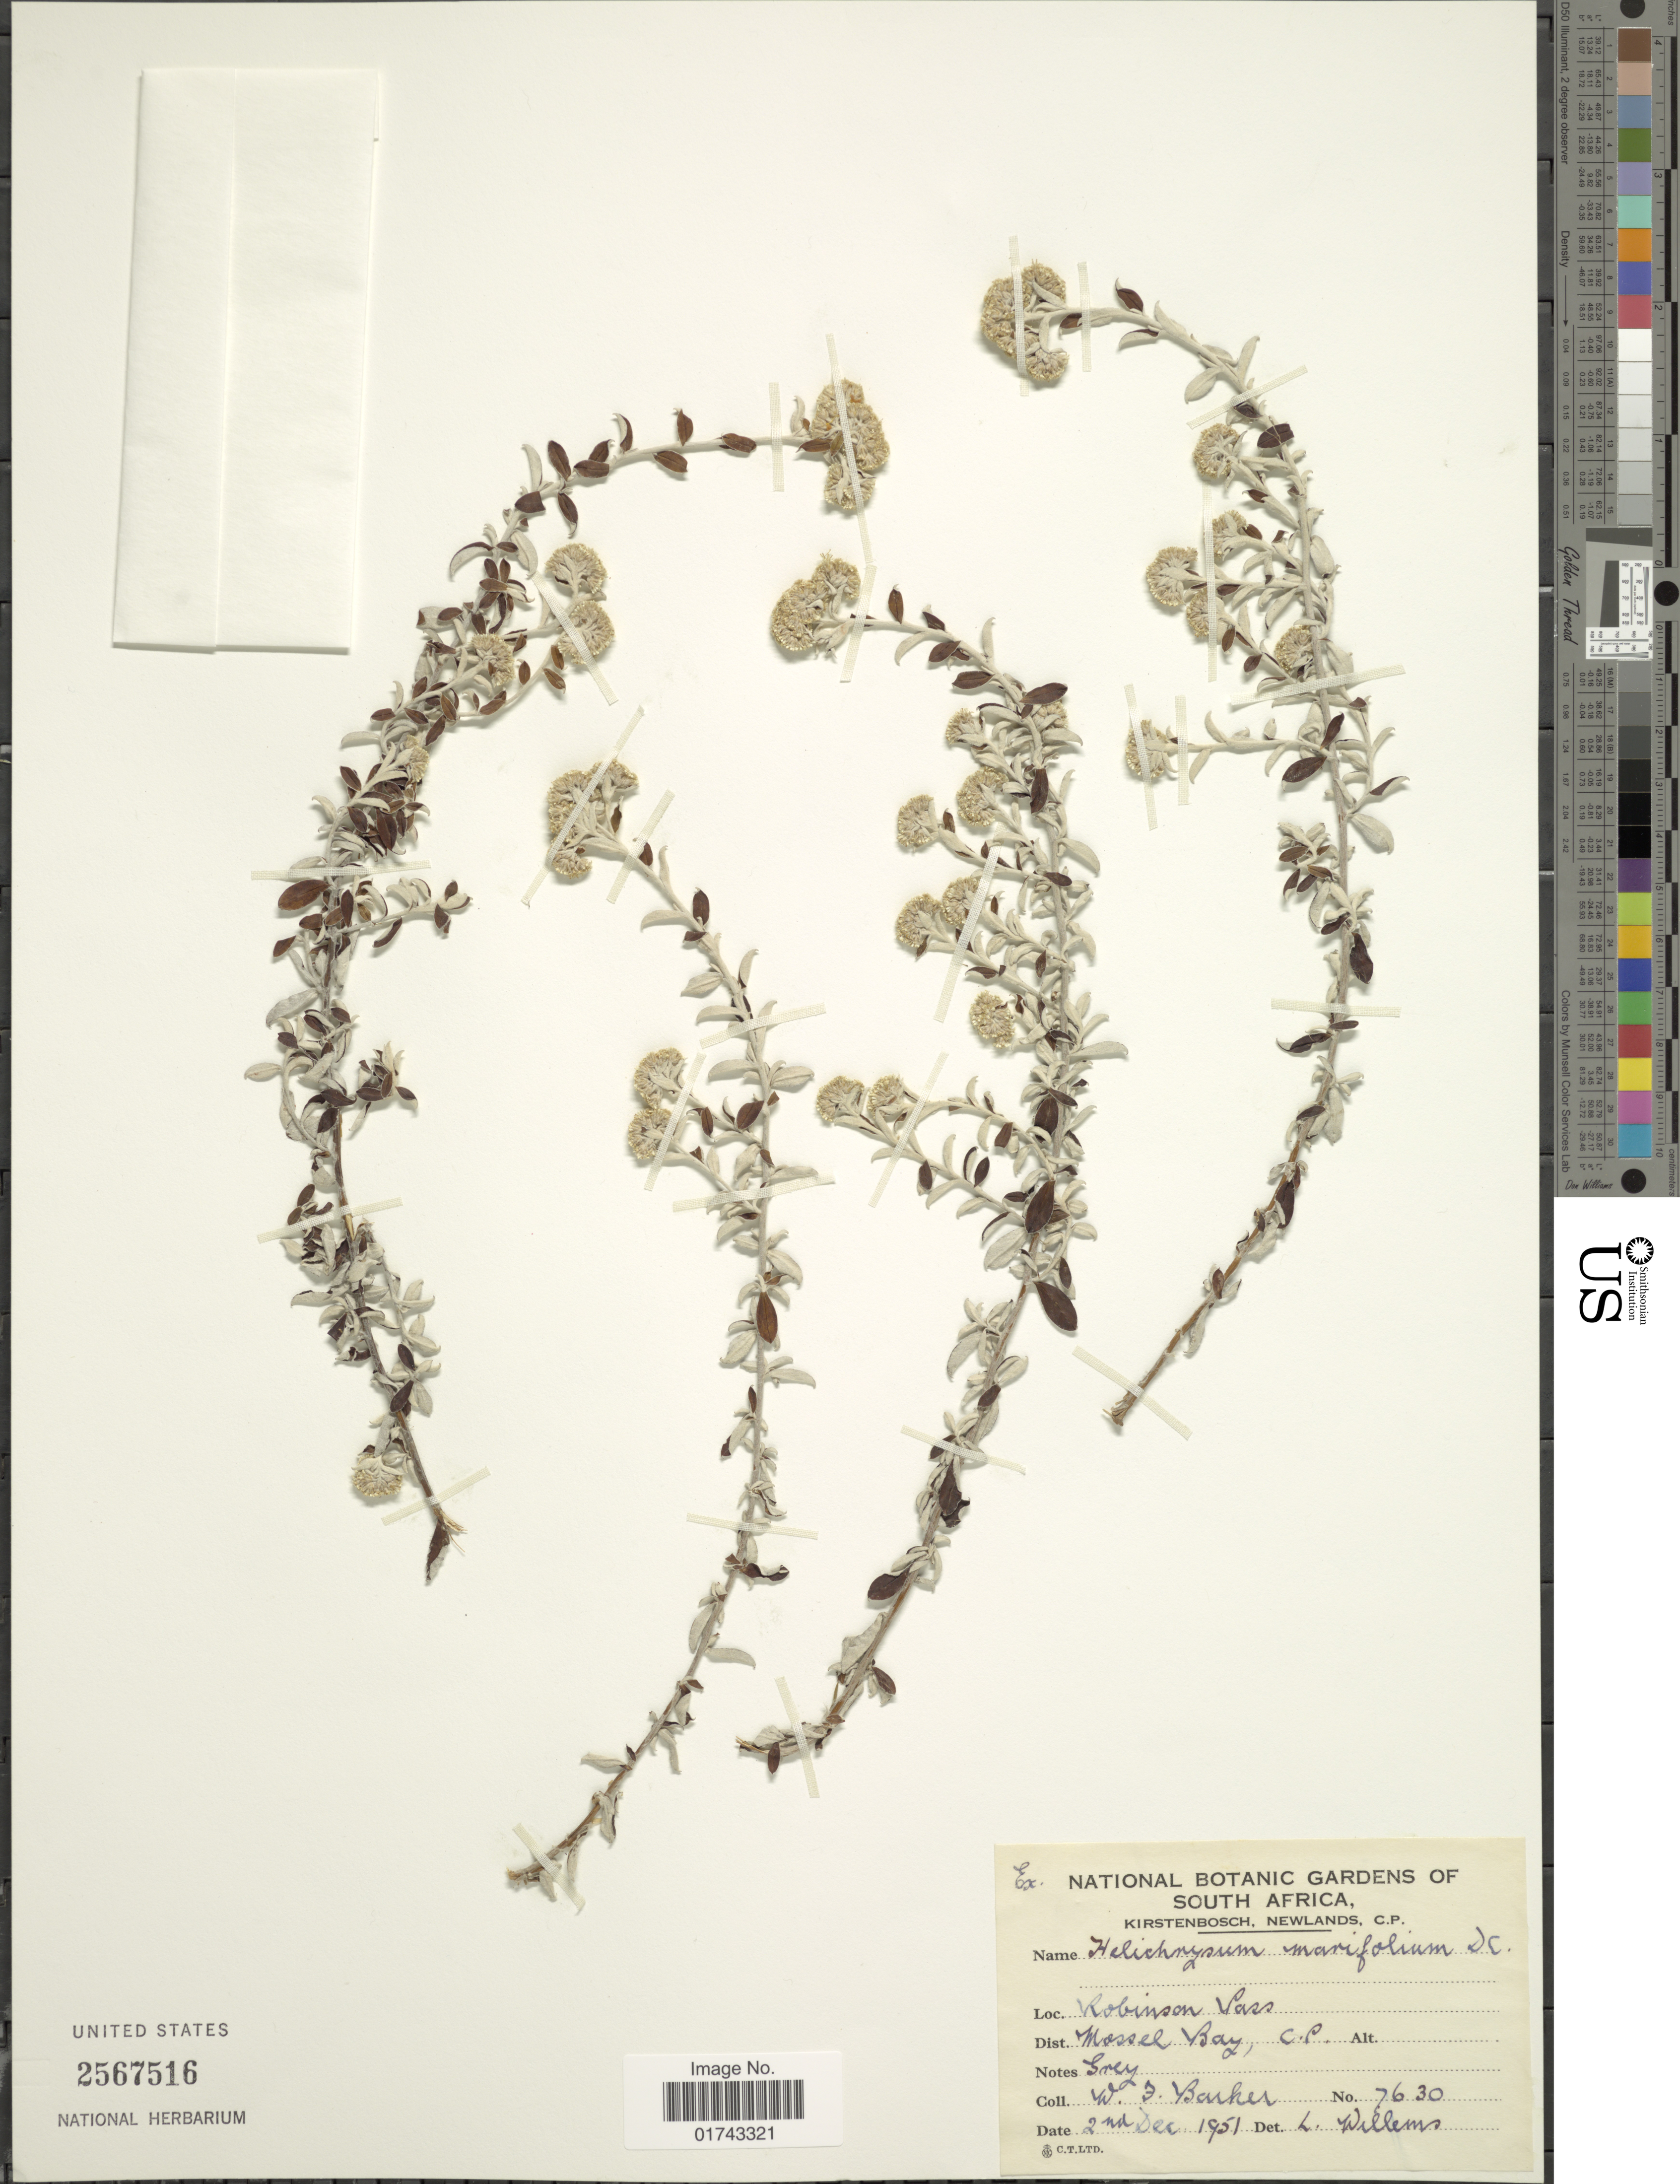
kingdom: Plantae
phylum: Tracheophyta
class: Magnoliopsida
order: Asterales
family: Asteraceae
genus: Helichrysum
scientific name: Helichrysum marifolium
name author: DC.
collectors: W. F. Barker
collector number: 7630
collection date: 1951-12-02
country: South Africa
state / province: Western Cape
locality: Robinson Pass, Dist. Mossel Bay, C. P.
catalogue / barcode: US 2567516